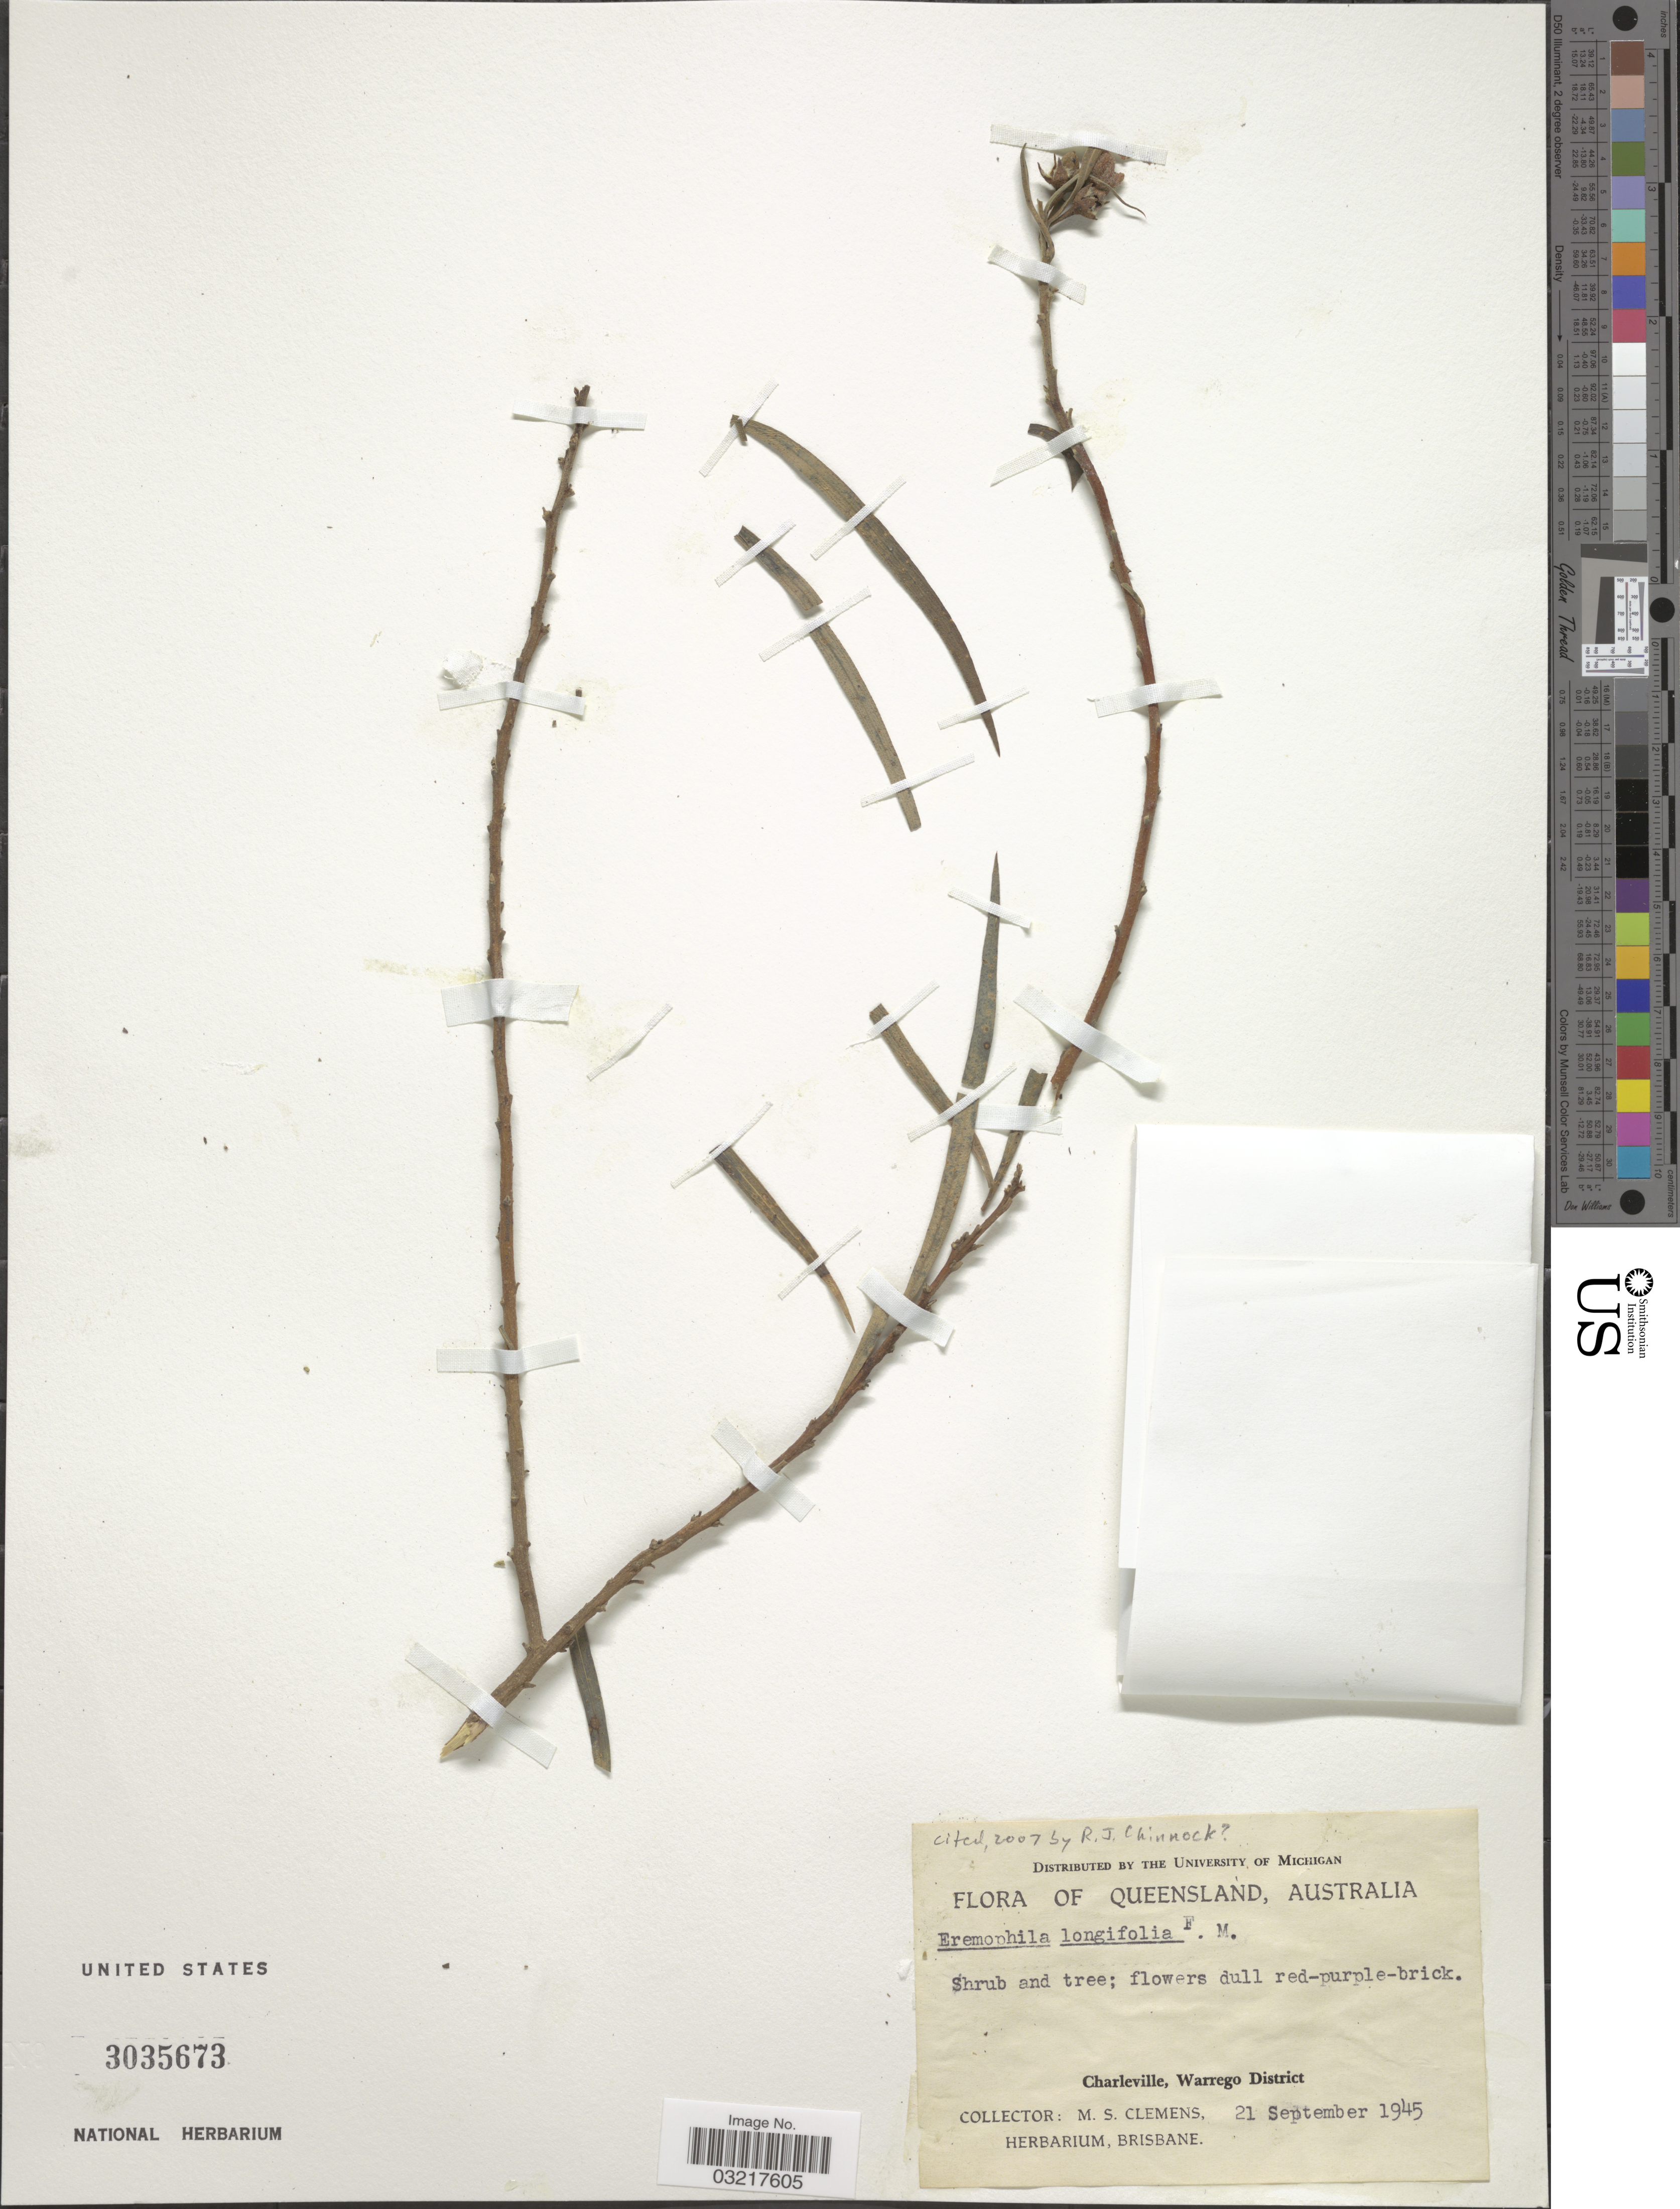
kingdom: Plantae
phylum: Tracheophyta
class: Magnoliopsida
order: Lamiales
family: Scrophulariaceae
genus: Eremophila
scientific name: Eremophila longifolia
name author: (R. Br.) F. Muell.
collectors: M. S. Clemens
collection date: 1945-09-21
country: Australia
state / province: Queensland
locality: Charleville, Warrego District.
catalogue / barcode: US 3035673